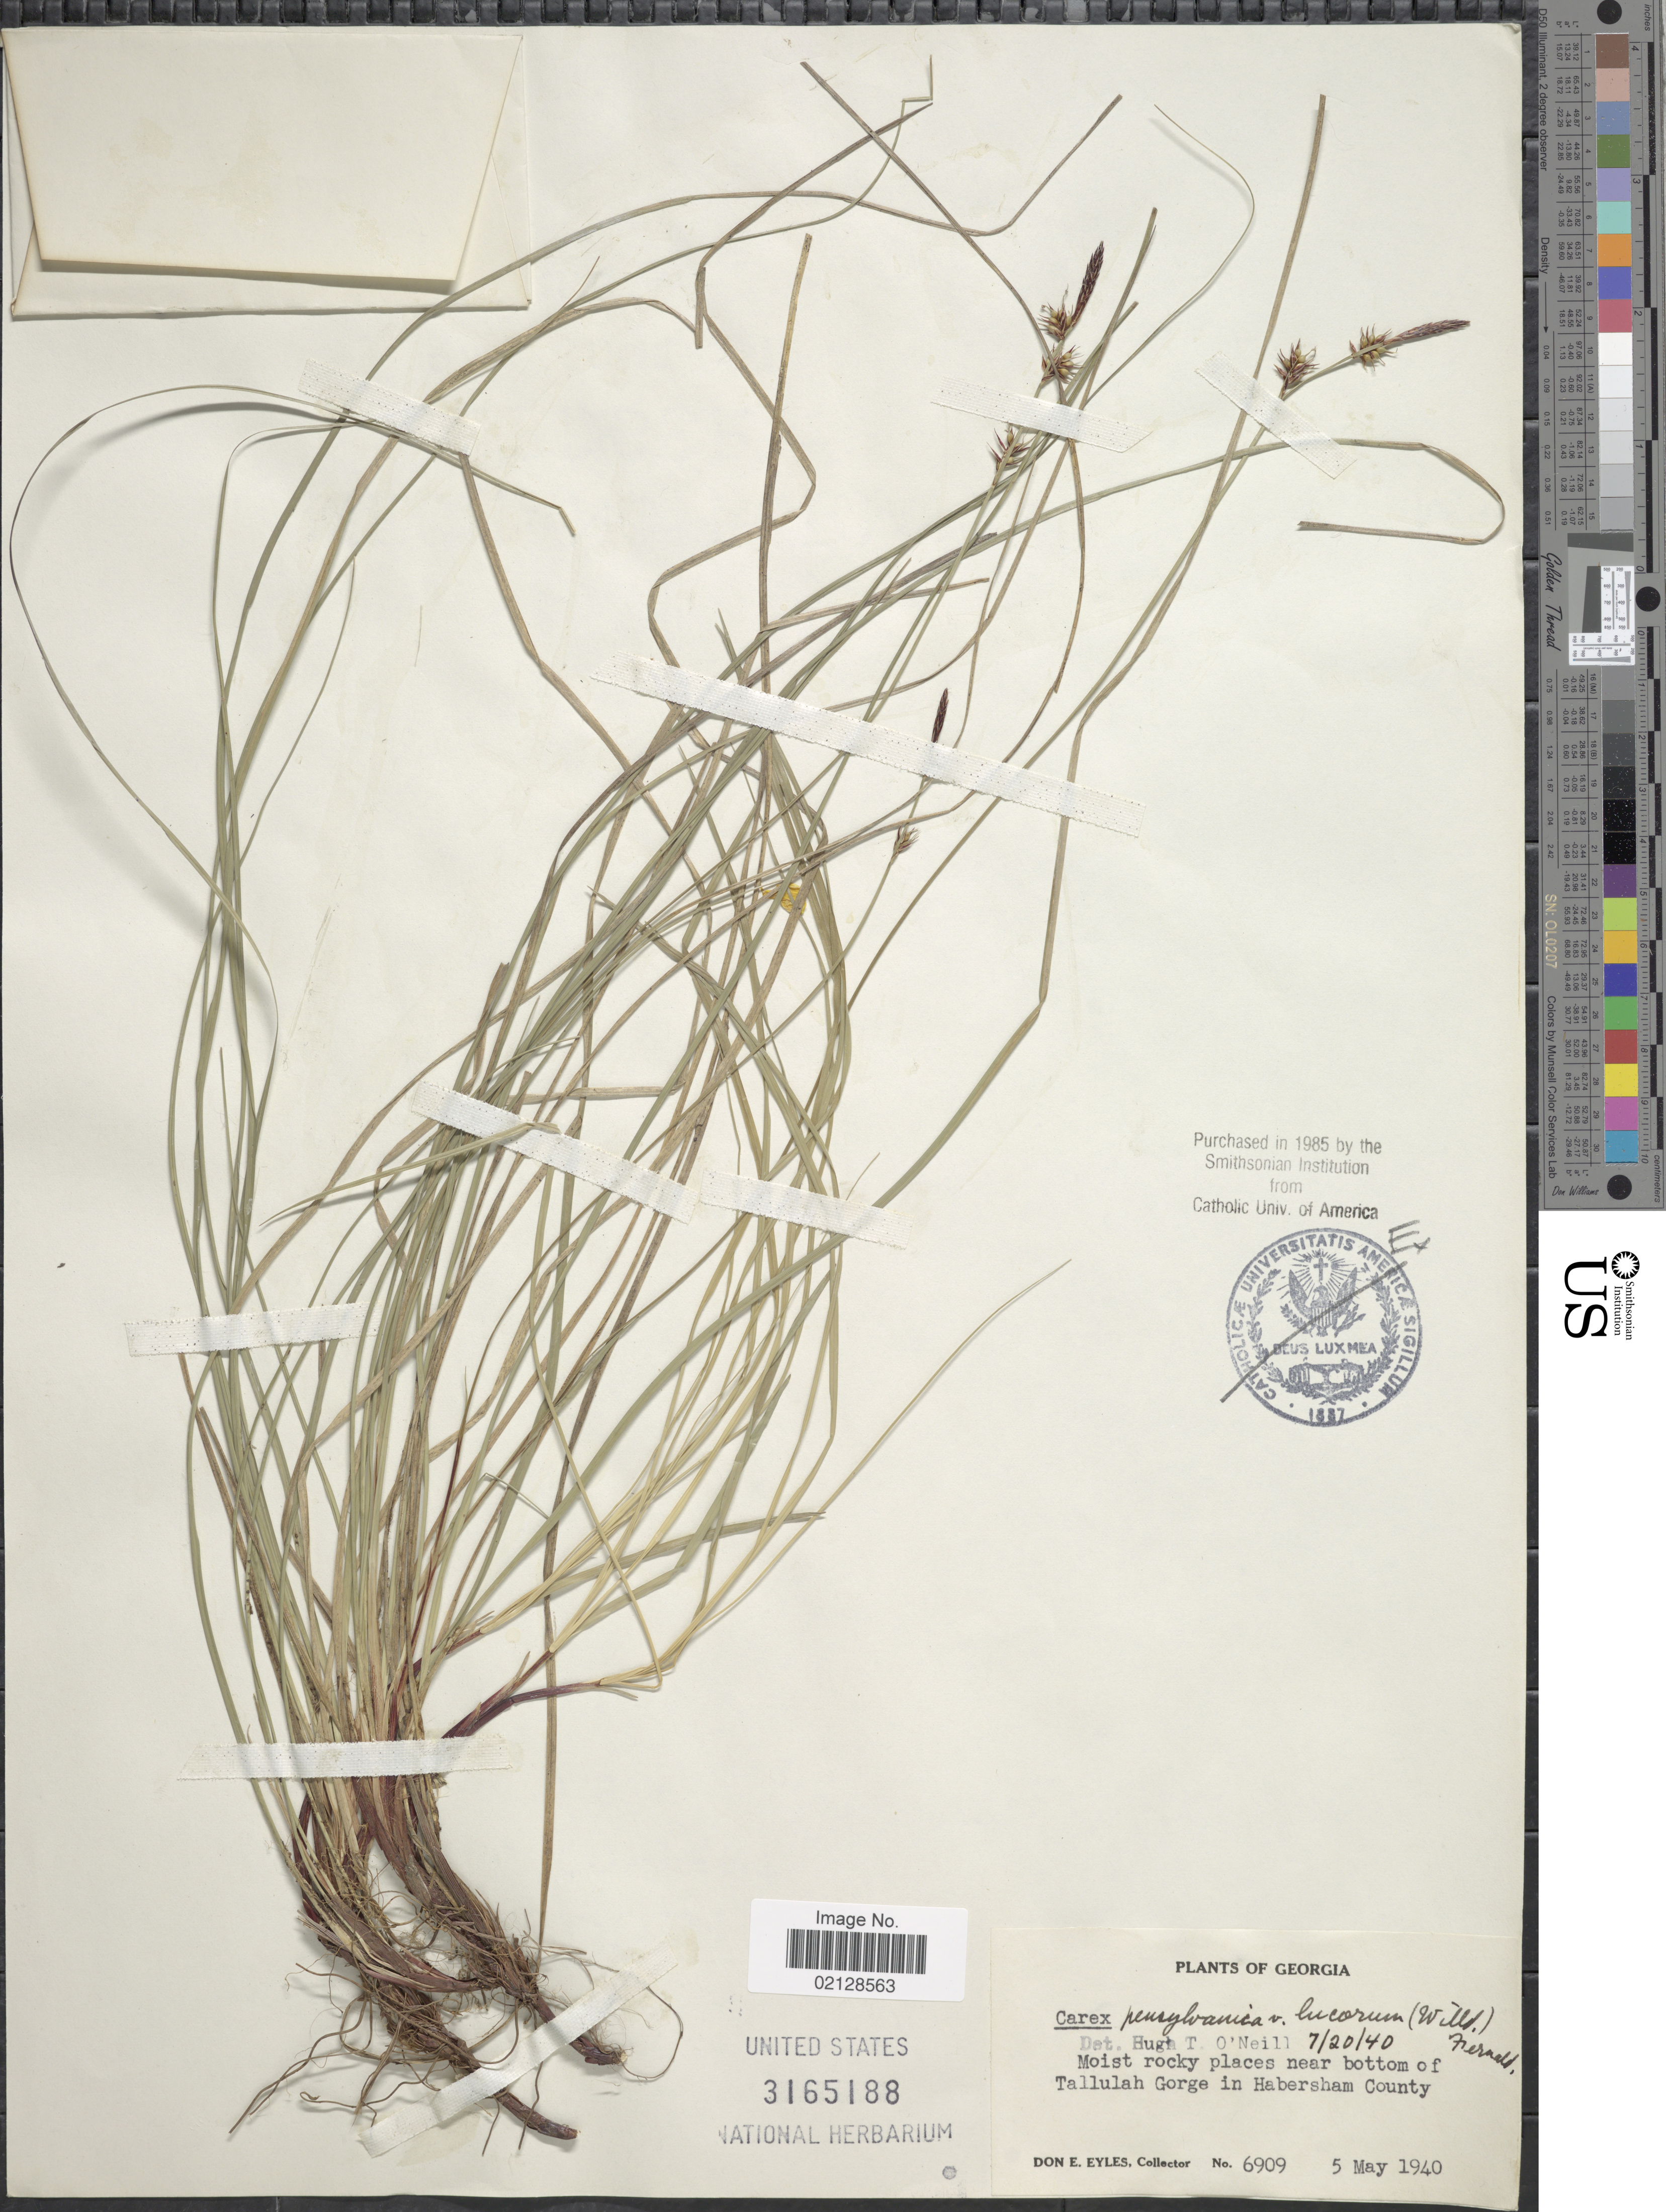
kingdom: Plantae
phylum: Tracheophyta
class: Liliopsida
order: Poales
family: Cyperaceae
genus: Carex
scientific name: Carex pensylvanica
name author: Lam.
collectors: D. Eyles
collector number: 6909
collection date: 1940-05-05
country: United States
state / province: Georgia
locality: Moist rocky places near bottom of Tallulah Gorge in Habersham County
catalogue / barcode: US 3165188